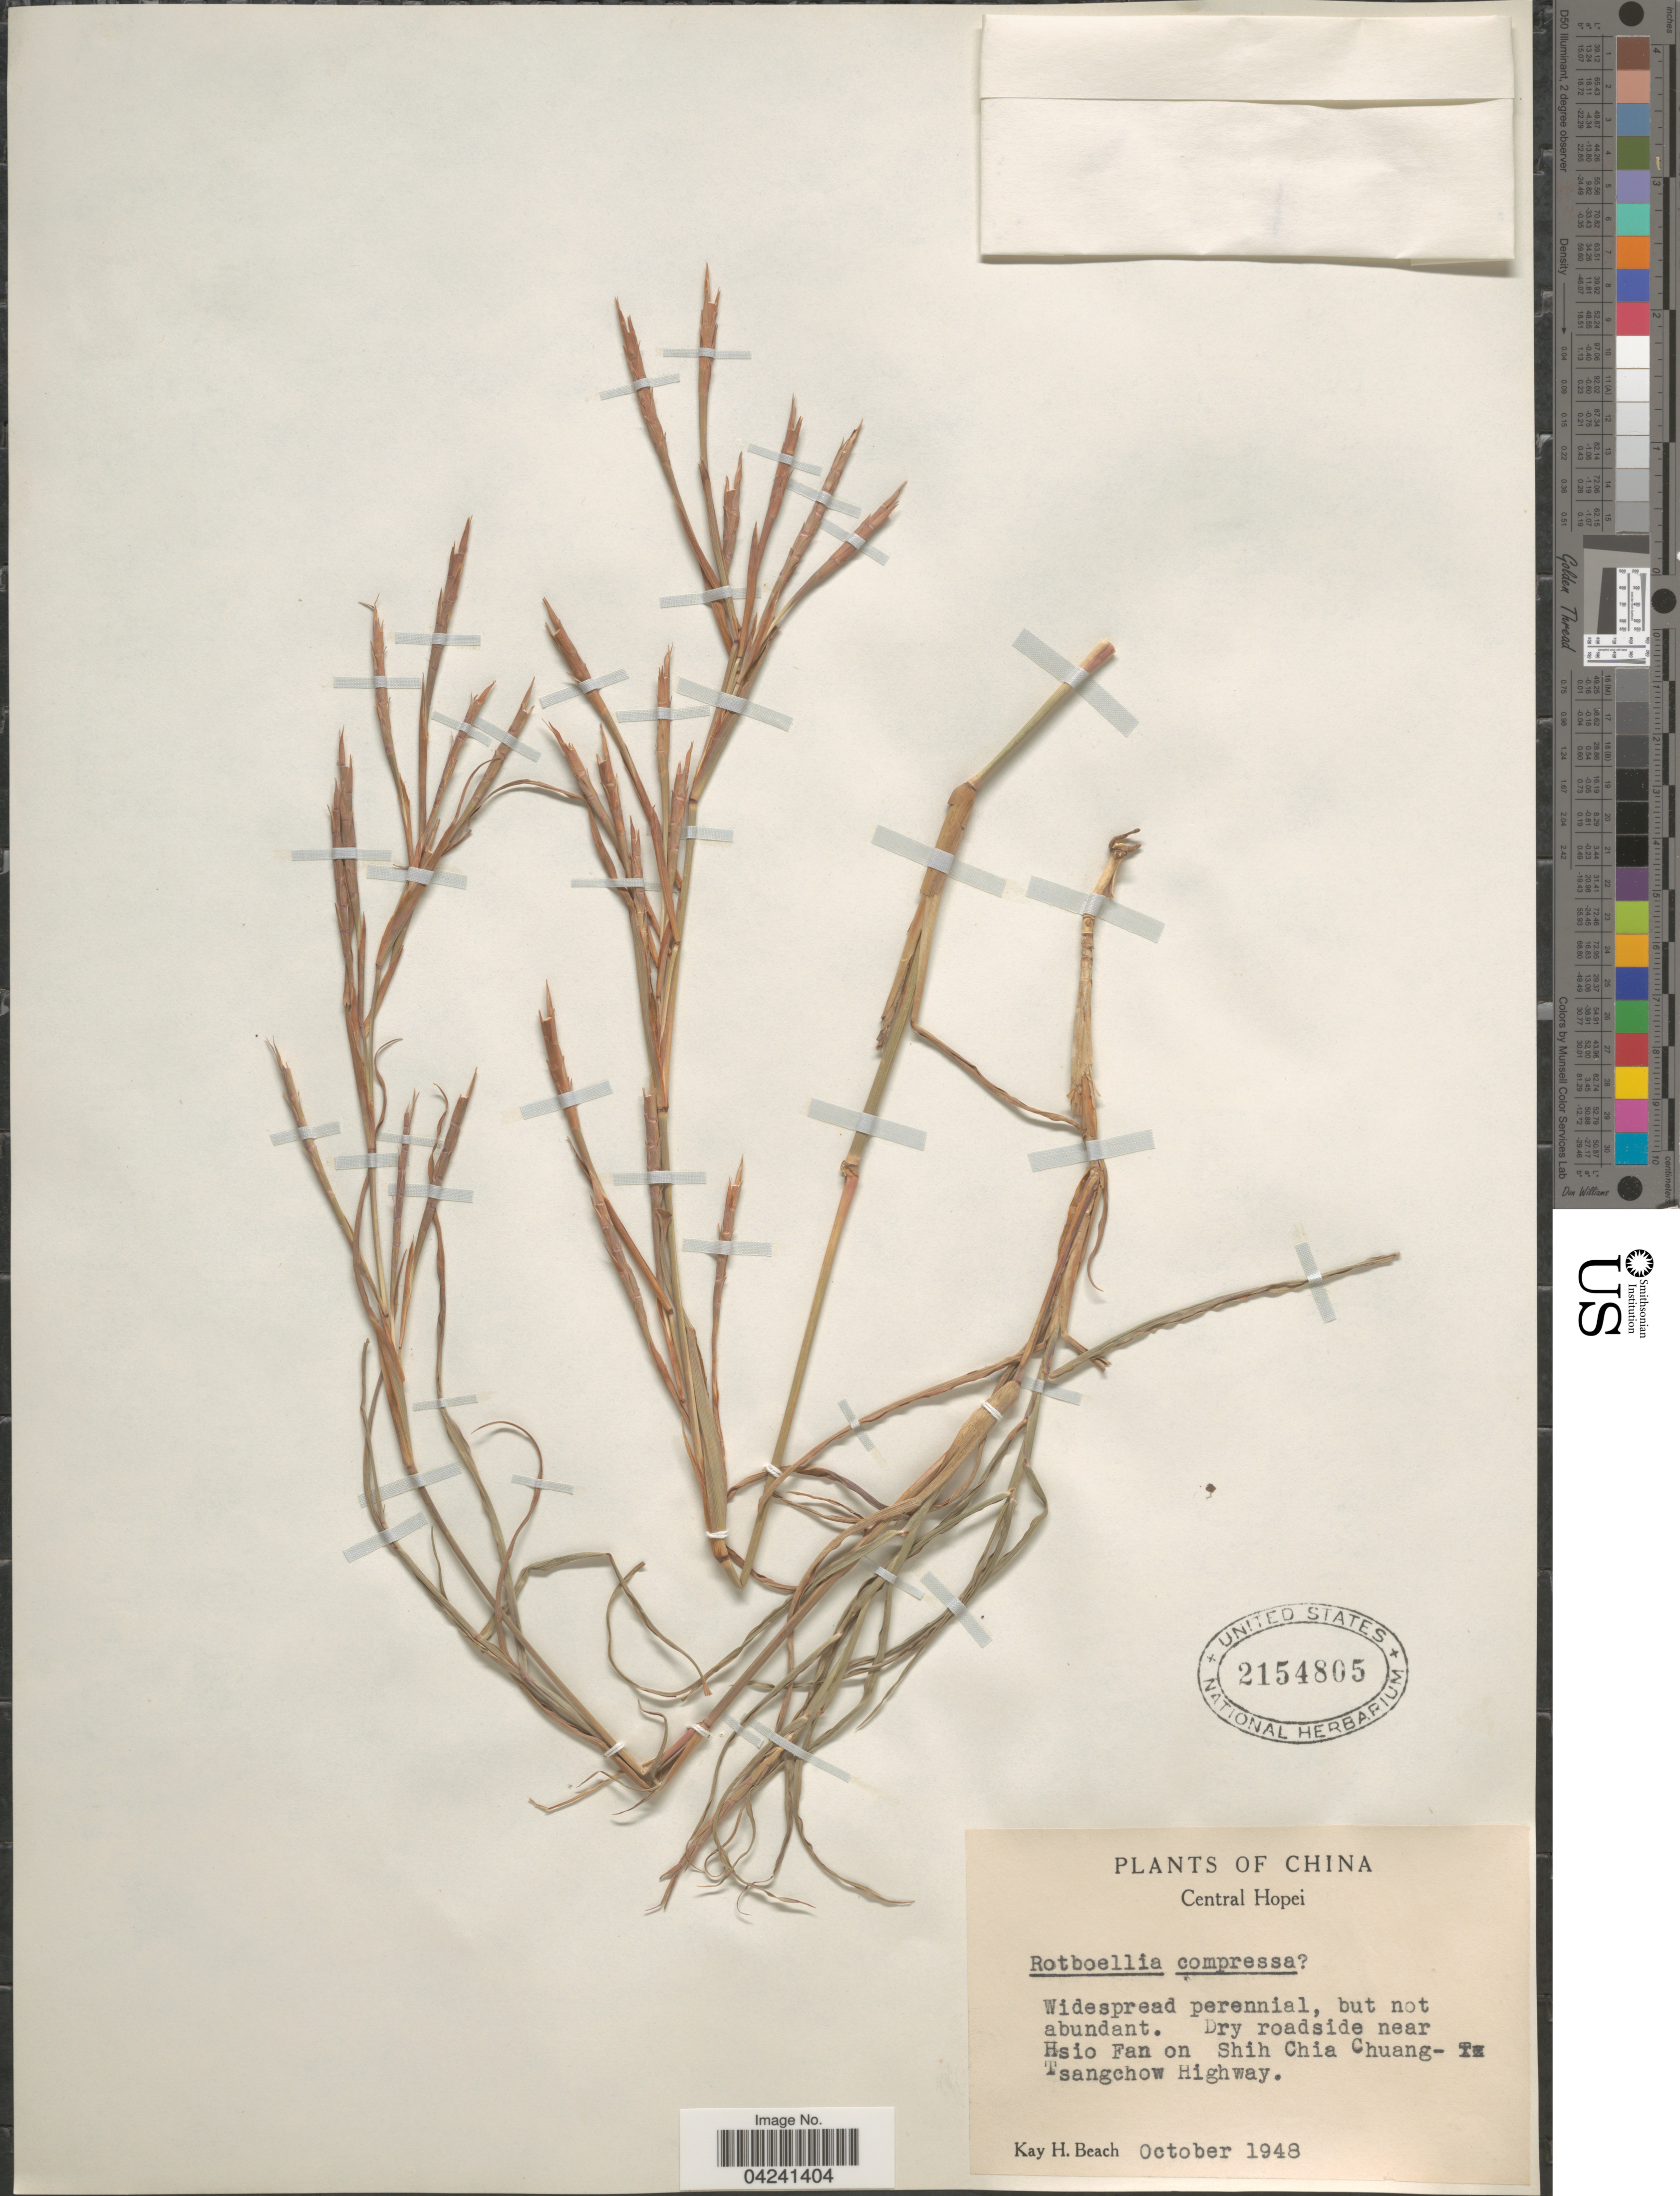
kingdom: Plantae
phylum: Tracheophyta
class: Liliopsida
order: Poales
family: Poaceae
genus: Hemarthria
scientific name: Hemarthria compressa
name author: (L.) R. Br.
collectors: K. H. Beach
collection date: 1948-10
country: China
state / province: Hebei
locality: Central Hopei. Dry roadside near Hsio Fan on Shih Chia Chuang - Tsangchow Highway.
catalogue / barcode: US 2154805